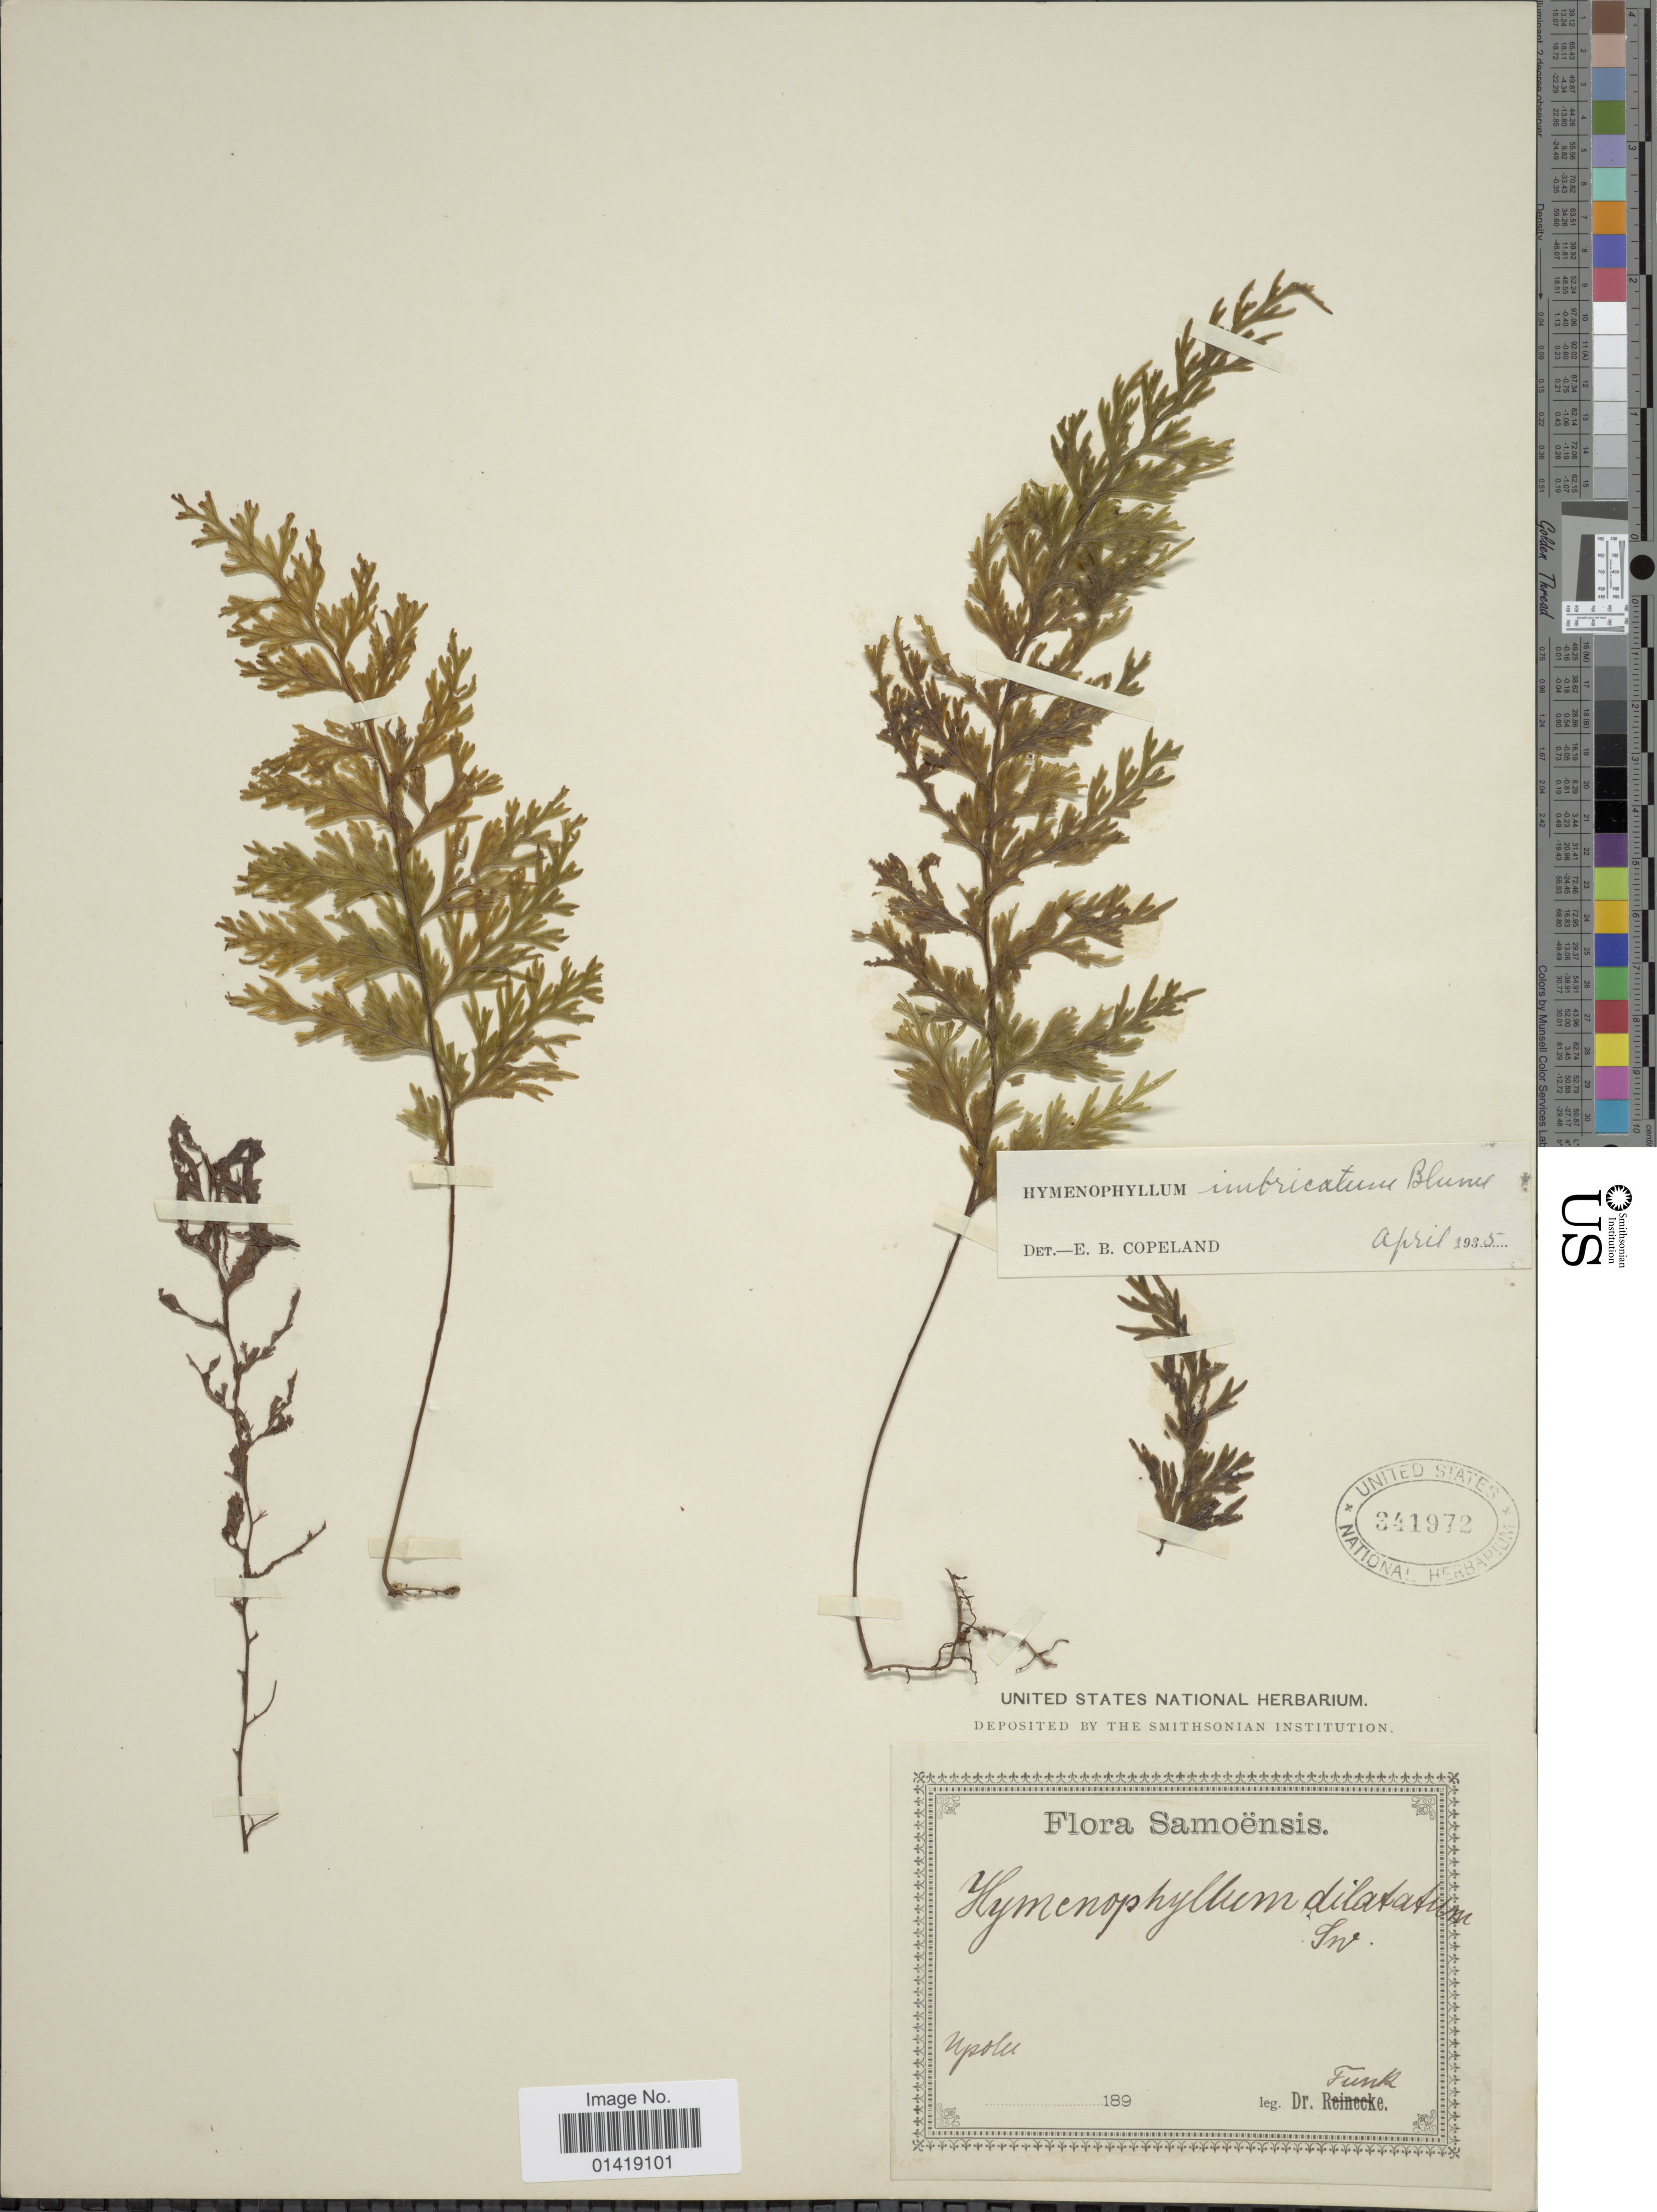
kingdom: Plantae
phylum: Tracheophyta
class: Polypodiopsida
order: Hymenophyllales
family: Hymenophyllaceae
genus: Hymenophyllum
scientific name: Hymenophyllum imbricatum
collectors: -. Funk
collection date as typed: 189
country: Samoa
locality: Upolu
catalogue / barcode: US 341972